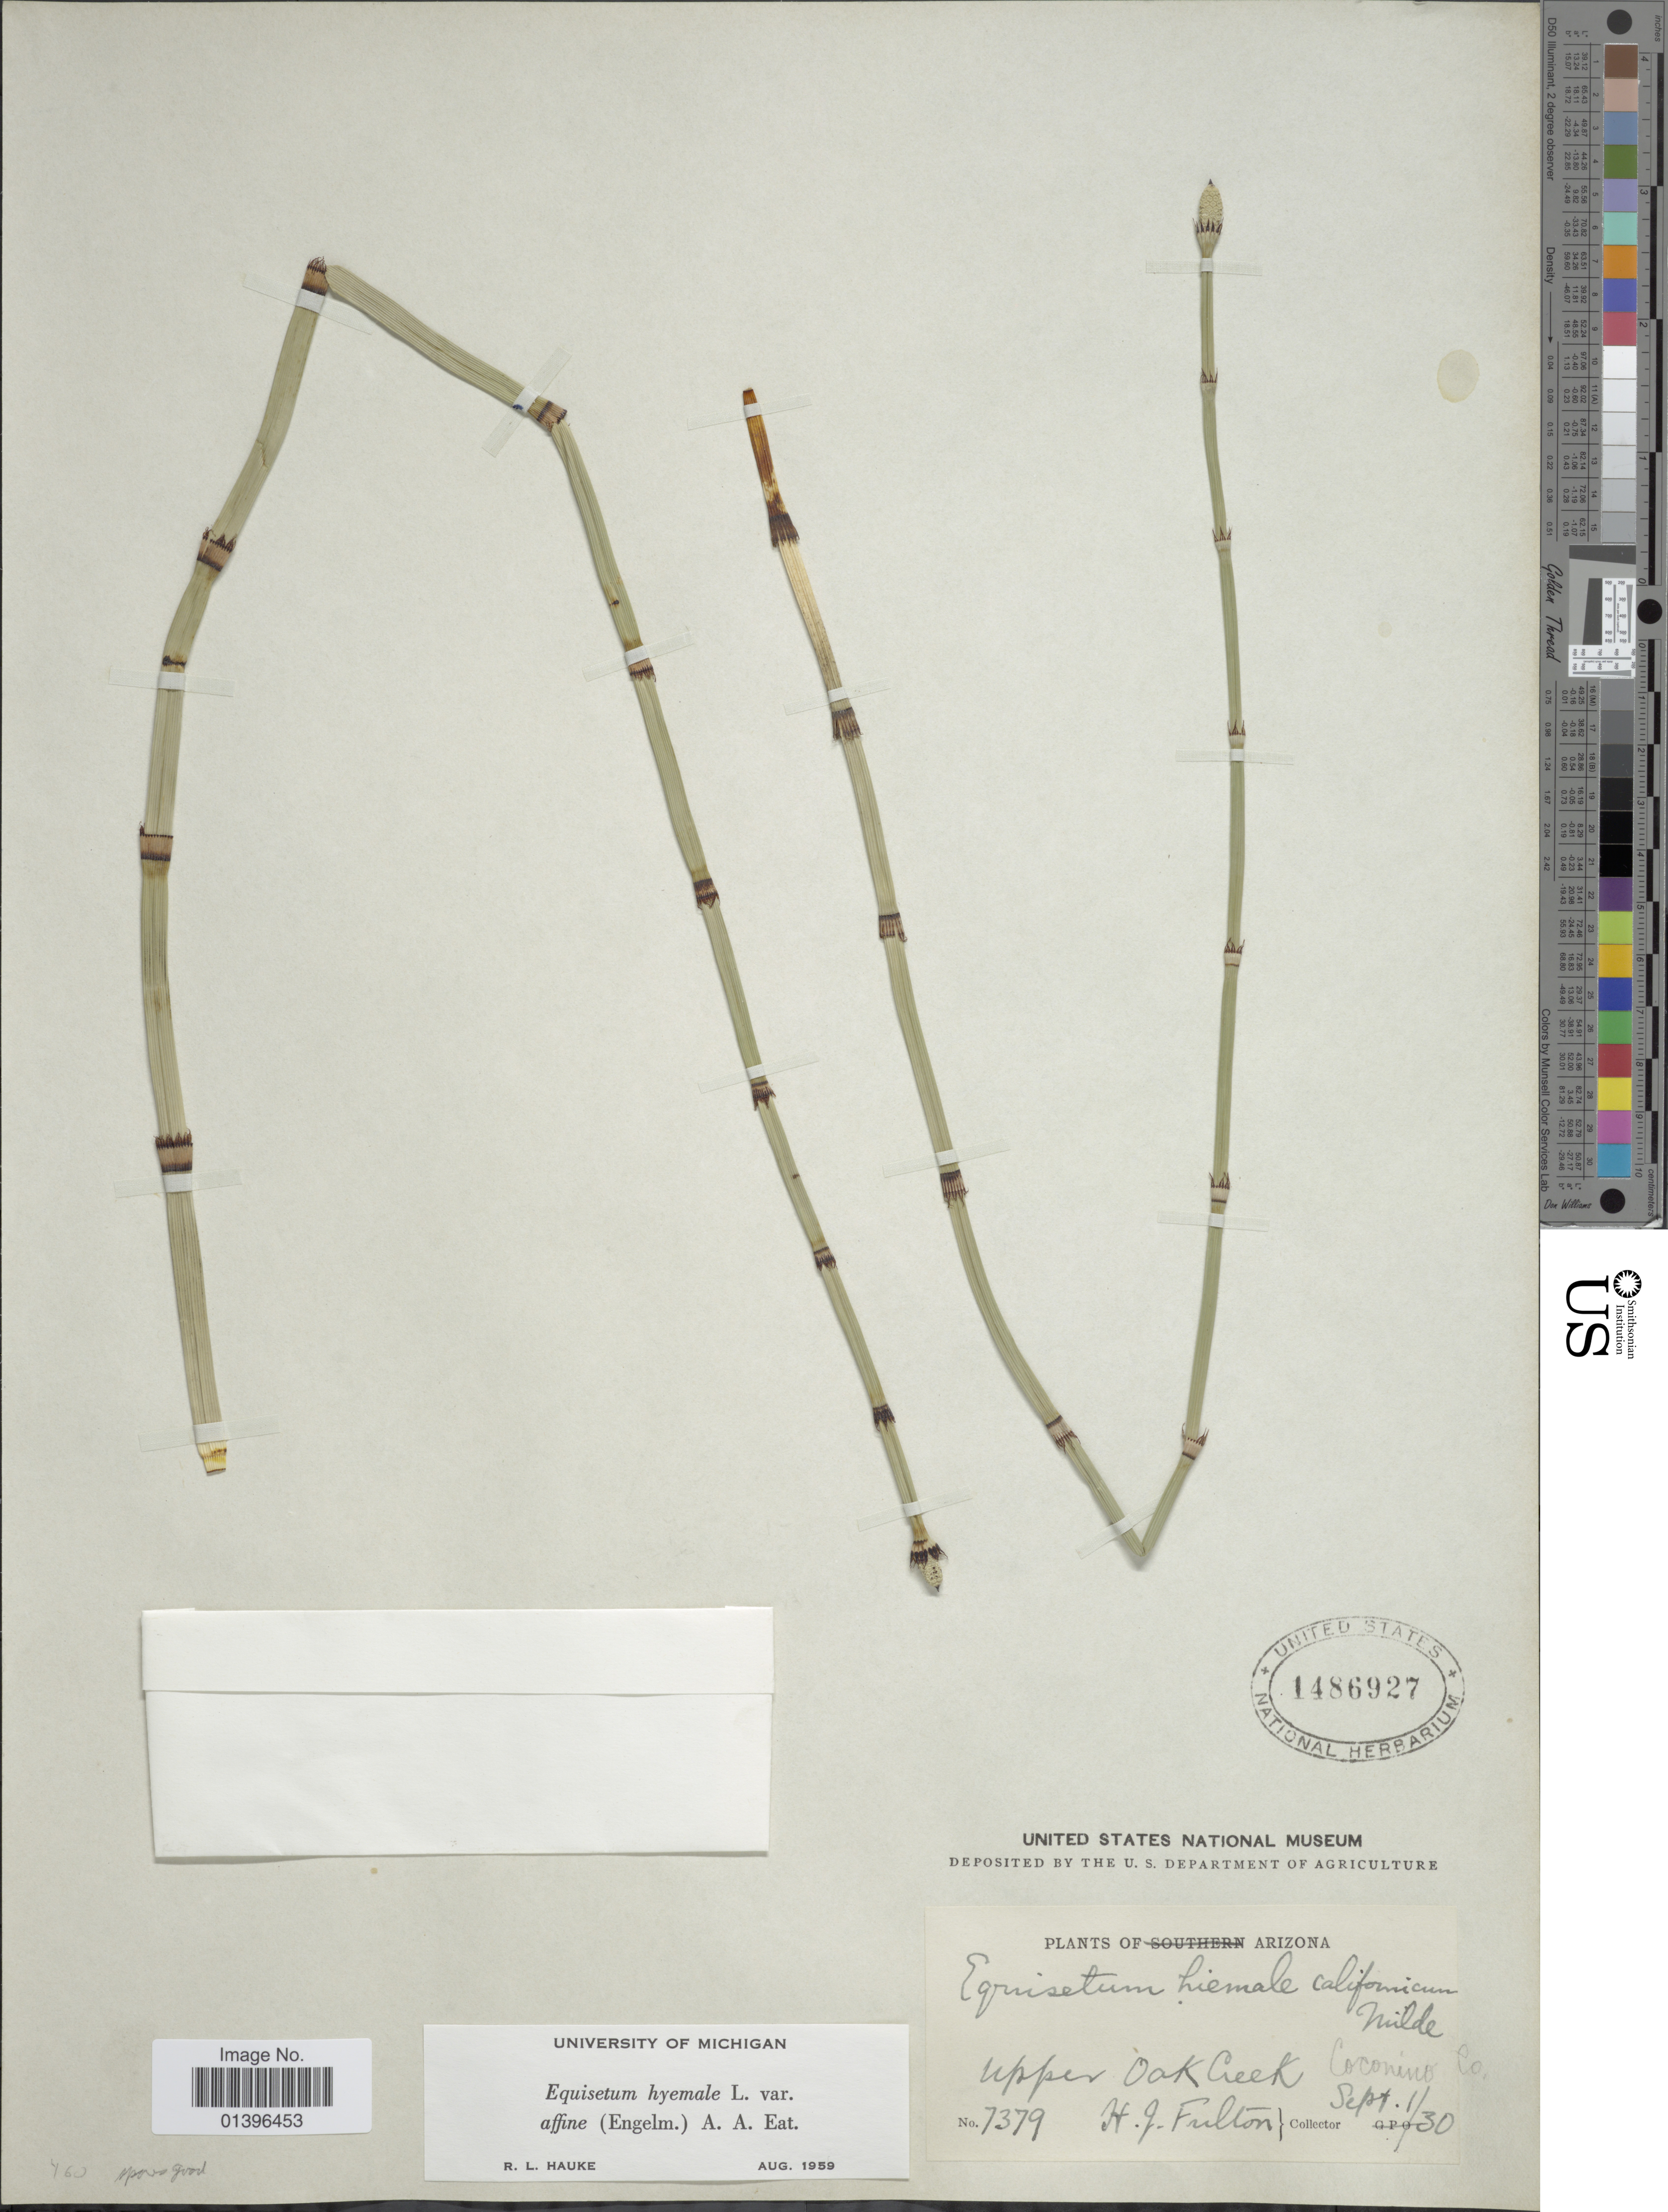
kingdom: Plantae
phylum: Tracheophyta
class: Polypodiopsida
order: Equisetales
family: Equisetaceae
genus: Equisetum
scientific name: Equisetum hyemale var. affine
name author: (Engelm.) A.A. Eaton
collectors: H. Fulton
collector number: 7379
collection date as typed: Transcribed d/m/y: 1/9/30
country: United States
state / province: Arizona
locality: Upper Oak Creek, Coconino Co.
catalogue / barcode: US 1486927